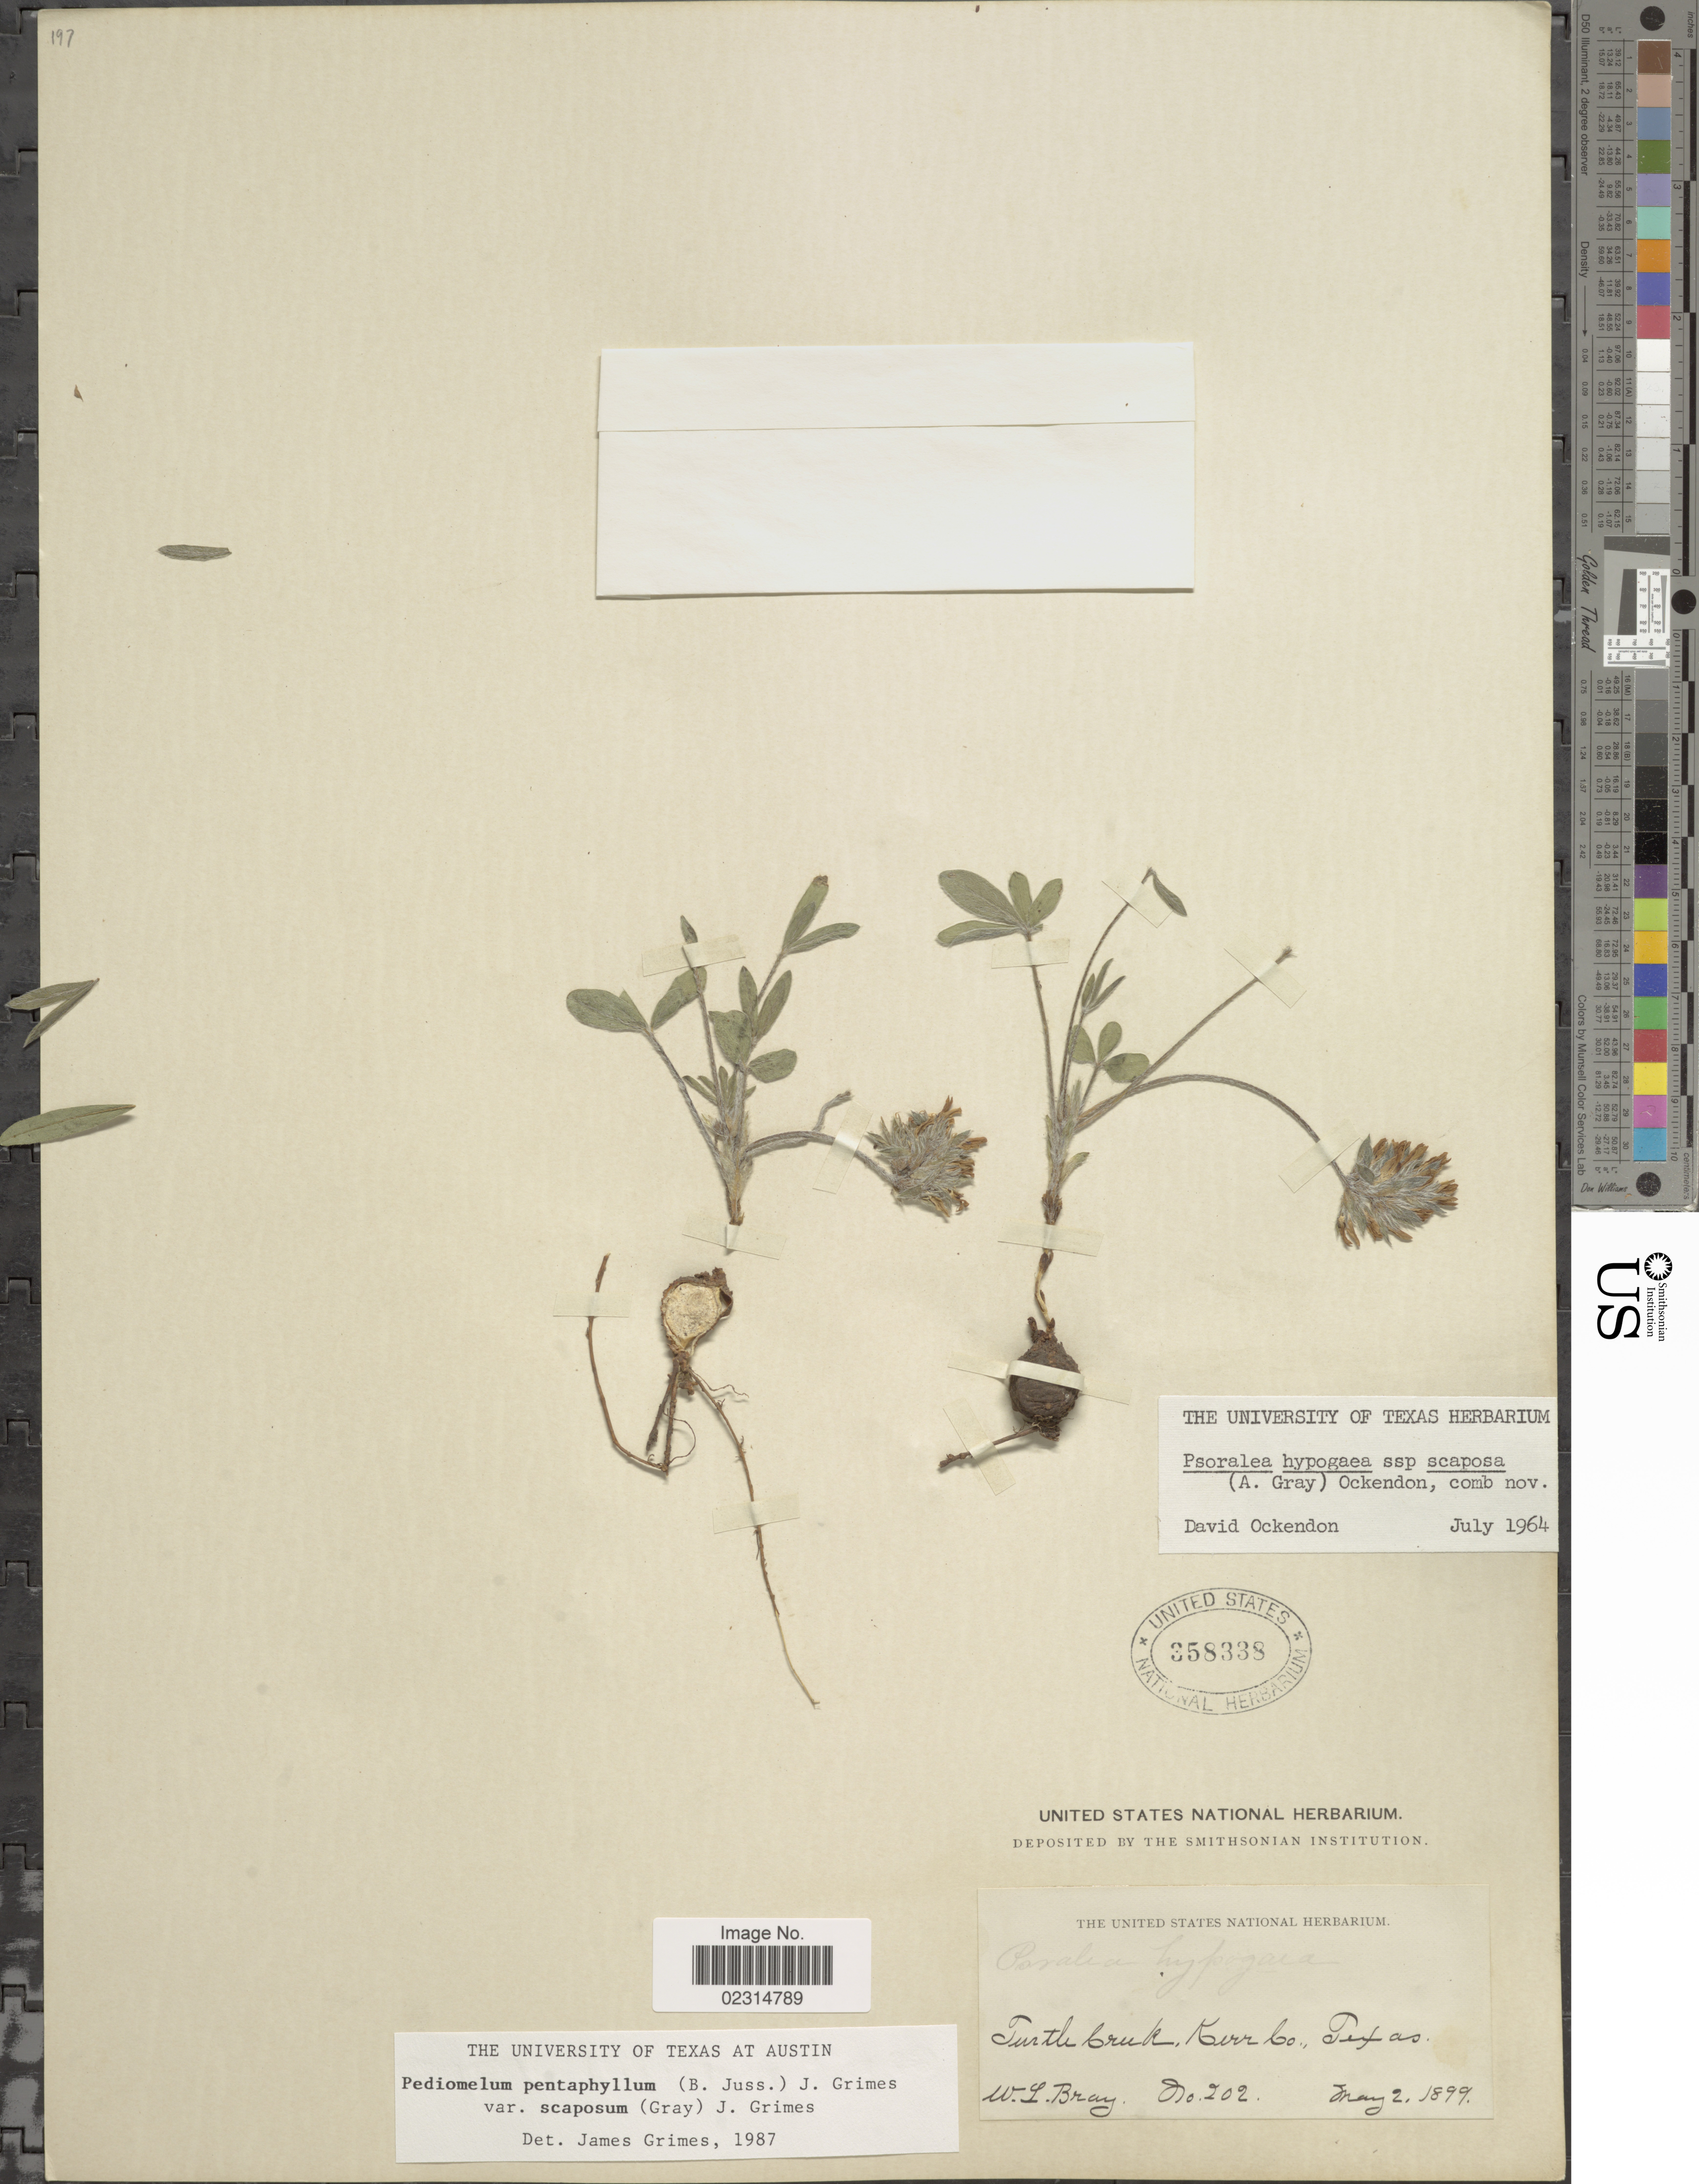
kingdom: Plantae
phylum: Tracheophyta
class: Magnoliopsida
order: Fabales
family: Fabaceae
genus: Pediomelum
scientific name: Pediomelum hypogaeum var. scaposum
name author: (A. Gray) J.W. Grimes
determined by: Egan, Ashley N., (US), Smithsonian Institution - National Museum of Natural History (UNITED STATES)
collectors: W. L. Bray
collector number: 202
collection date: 1899-05-02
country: United States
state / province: Texas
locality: Turtle Creek, Kerr Co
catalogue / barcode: US 358338